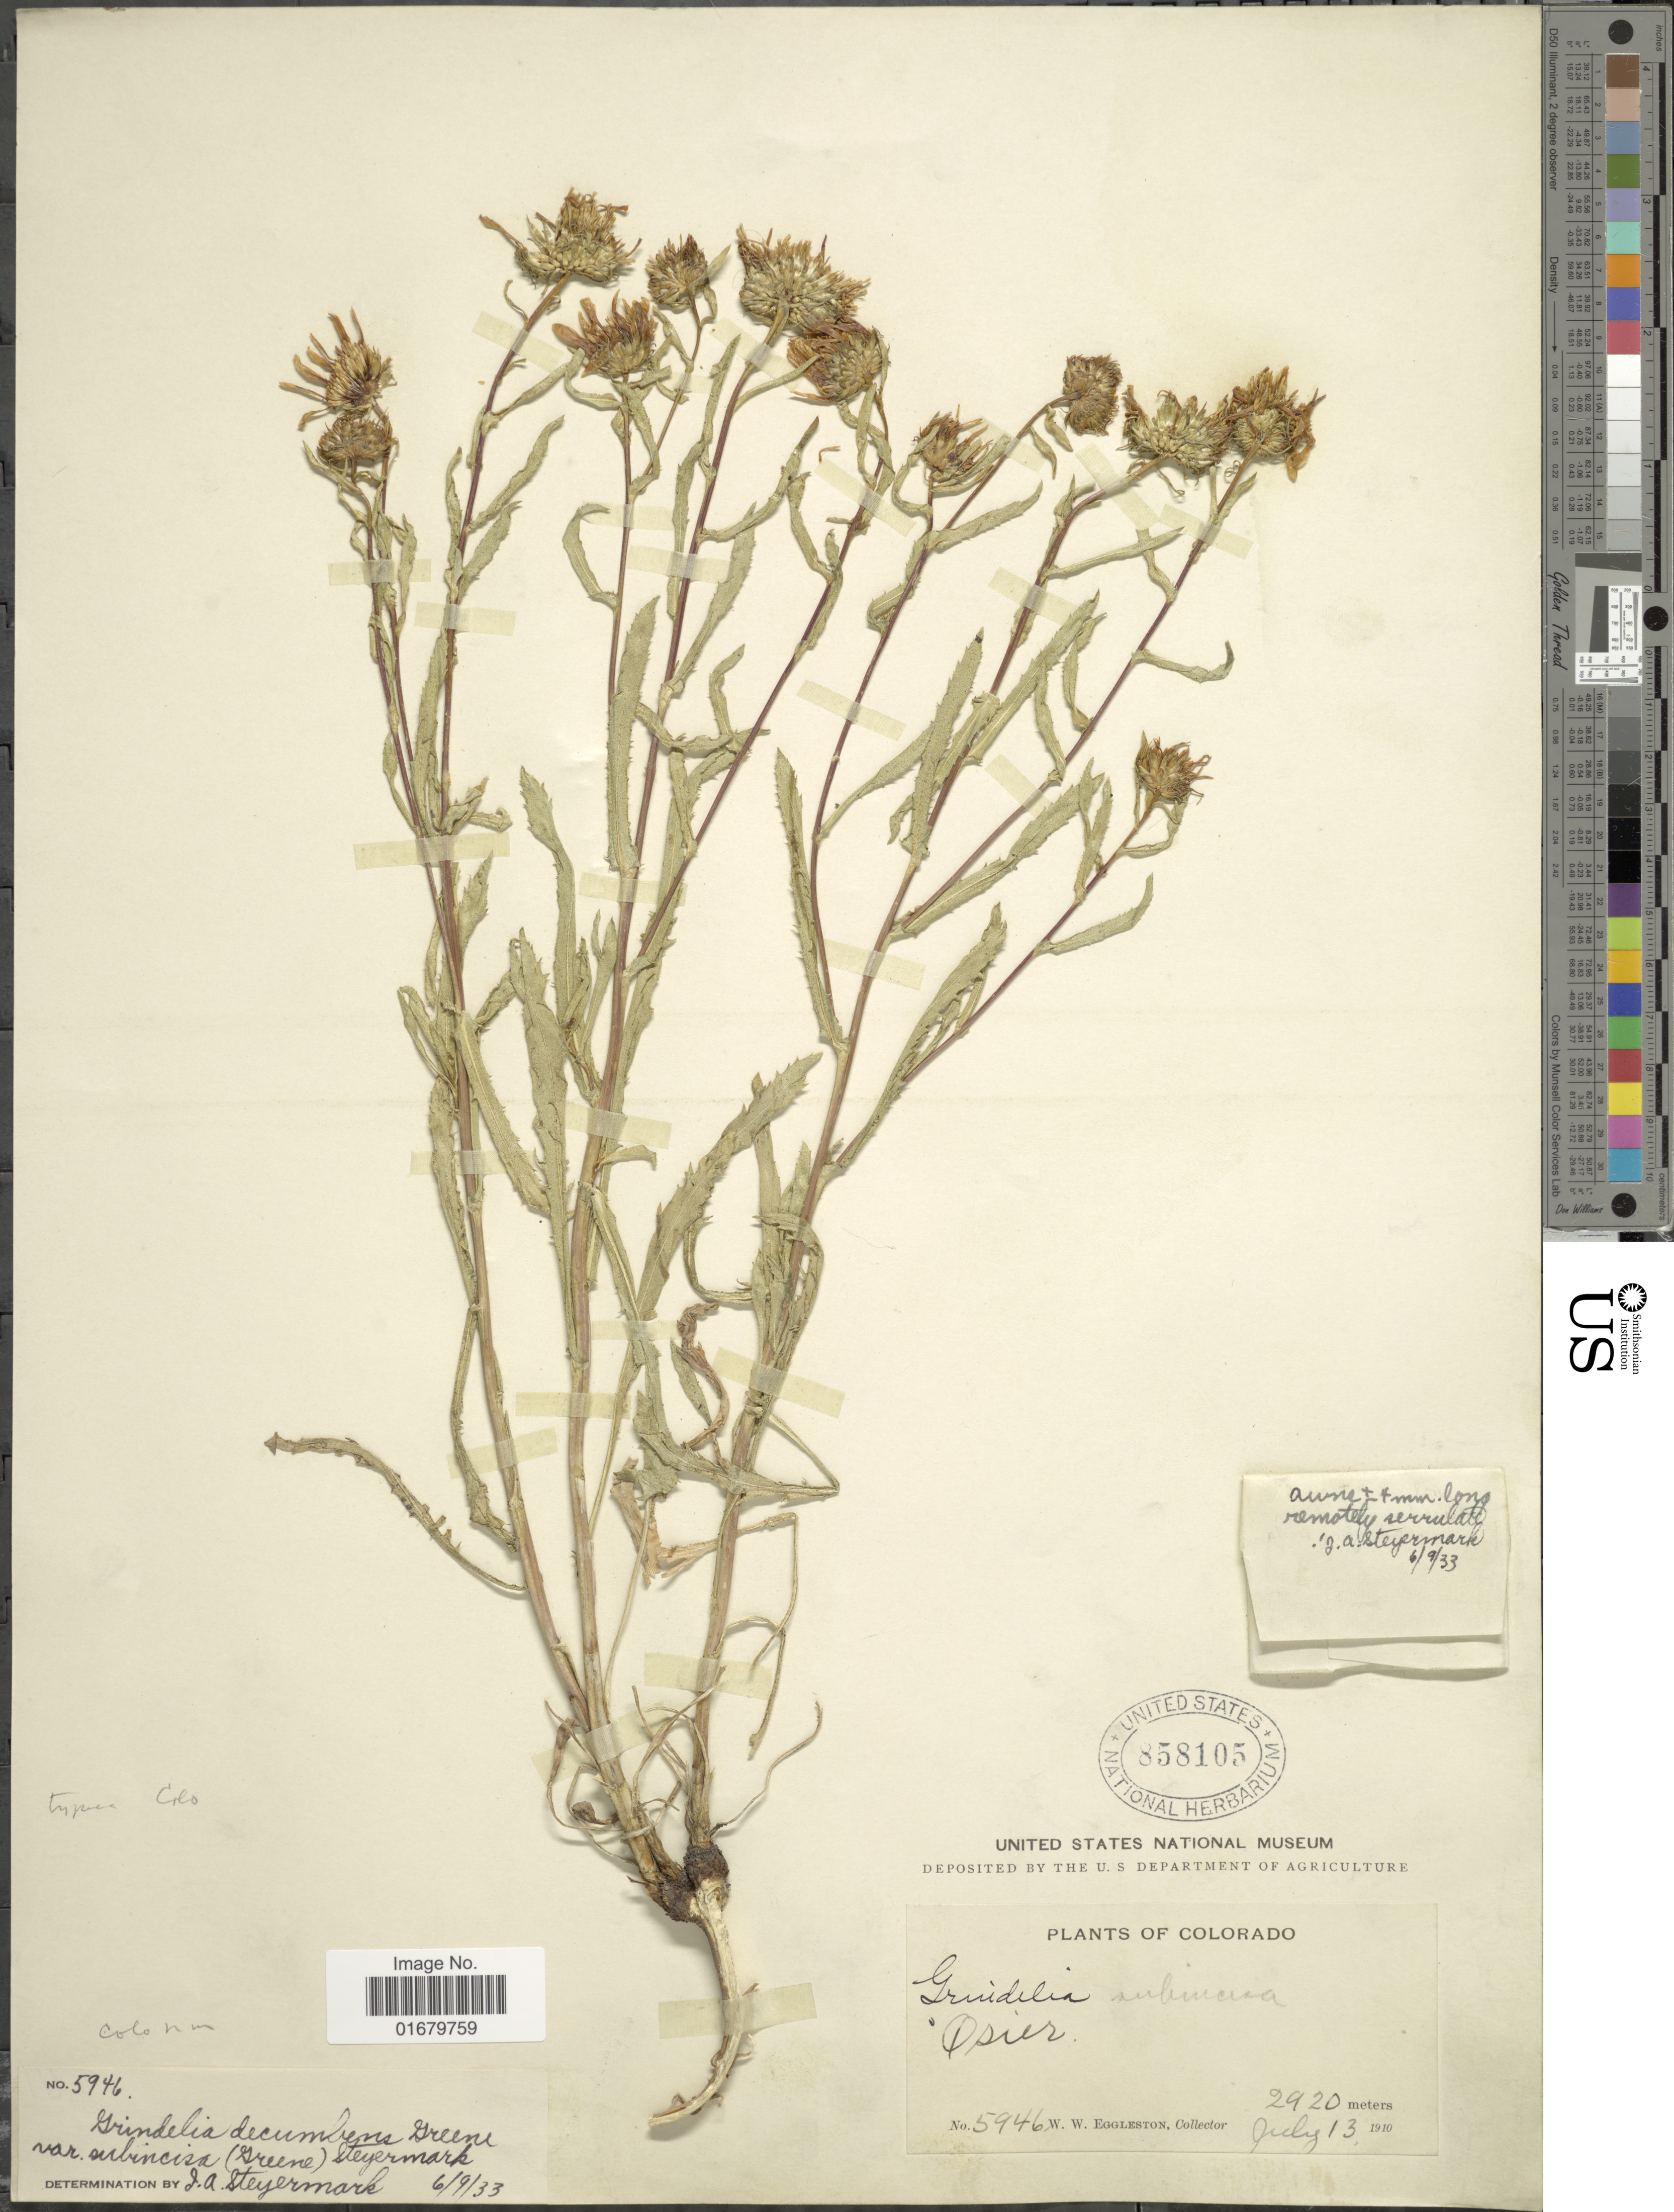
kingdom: Plantae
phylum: Tracheophyta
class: Magnoliopsida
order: Asterales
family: Asteraceae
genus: Grindelia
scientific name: Grindelia decumbens var. subincisa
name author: (Greene) Steyerm.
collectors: W. W. Eggleston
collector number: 5946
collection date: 1910-07-13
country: United States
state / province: Colorado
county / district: Conejos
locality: Osier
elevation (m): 2920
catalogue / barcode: US 858105